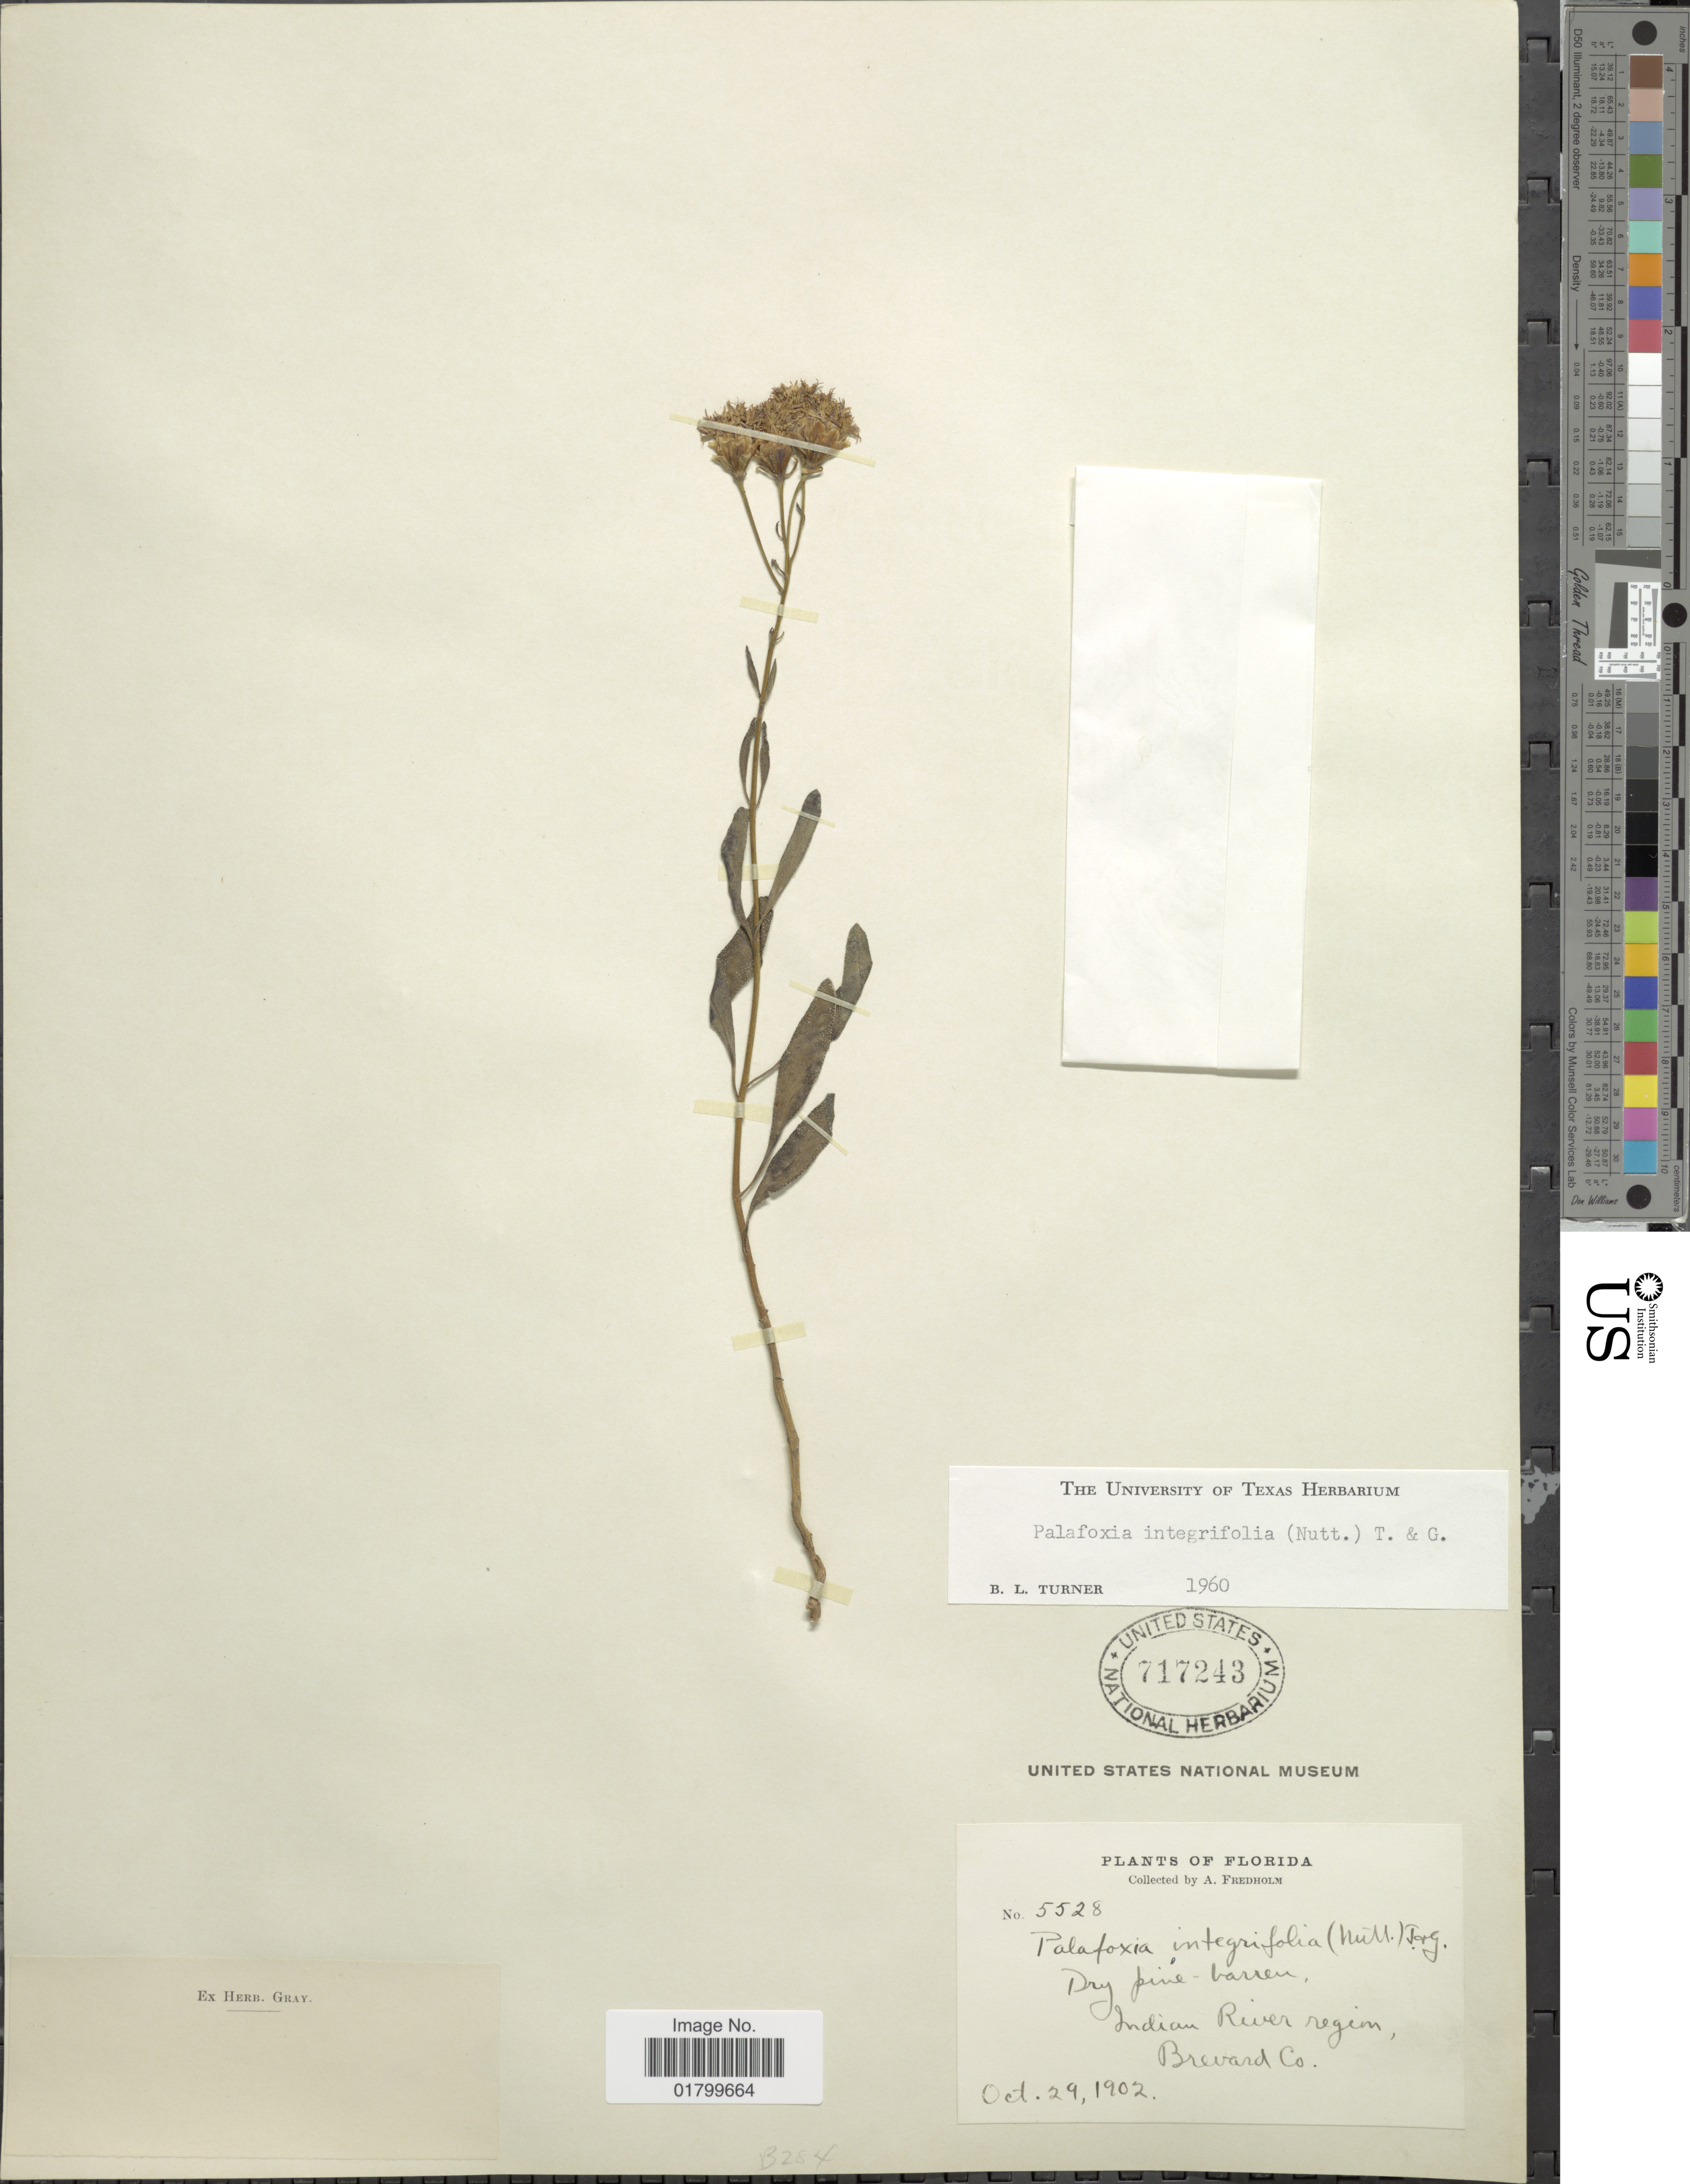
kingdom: Plantae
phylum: Tracheophyta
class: Magnoliopsida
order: Asterales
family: Asteraceae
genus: Palafoxia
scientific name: Palafoxia integrifolia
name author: (Nutt.) Torr. & A. Gray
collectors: A. Fredholm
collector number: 5528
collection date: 1902-10-29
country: United States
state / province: Florida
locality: Indian River Region, Brevard Co.,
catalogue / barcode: US 717243